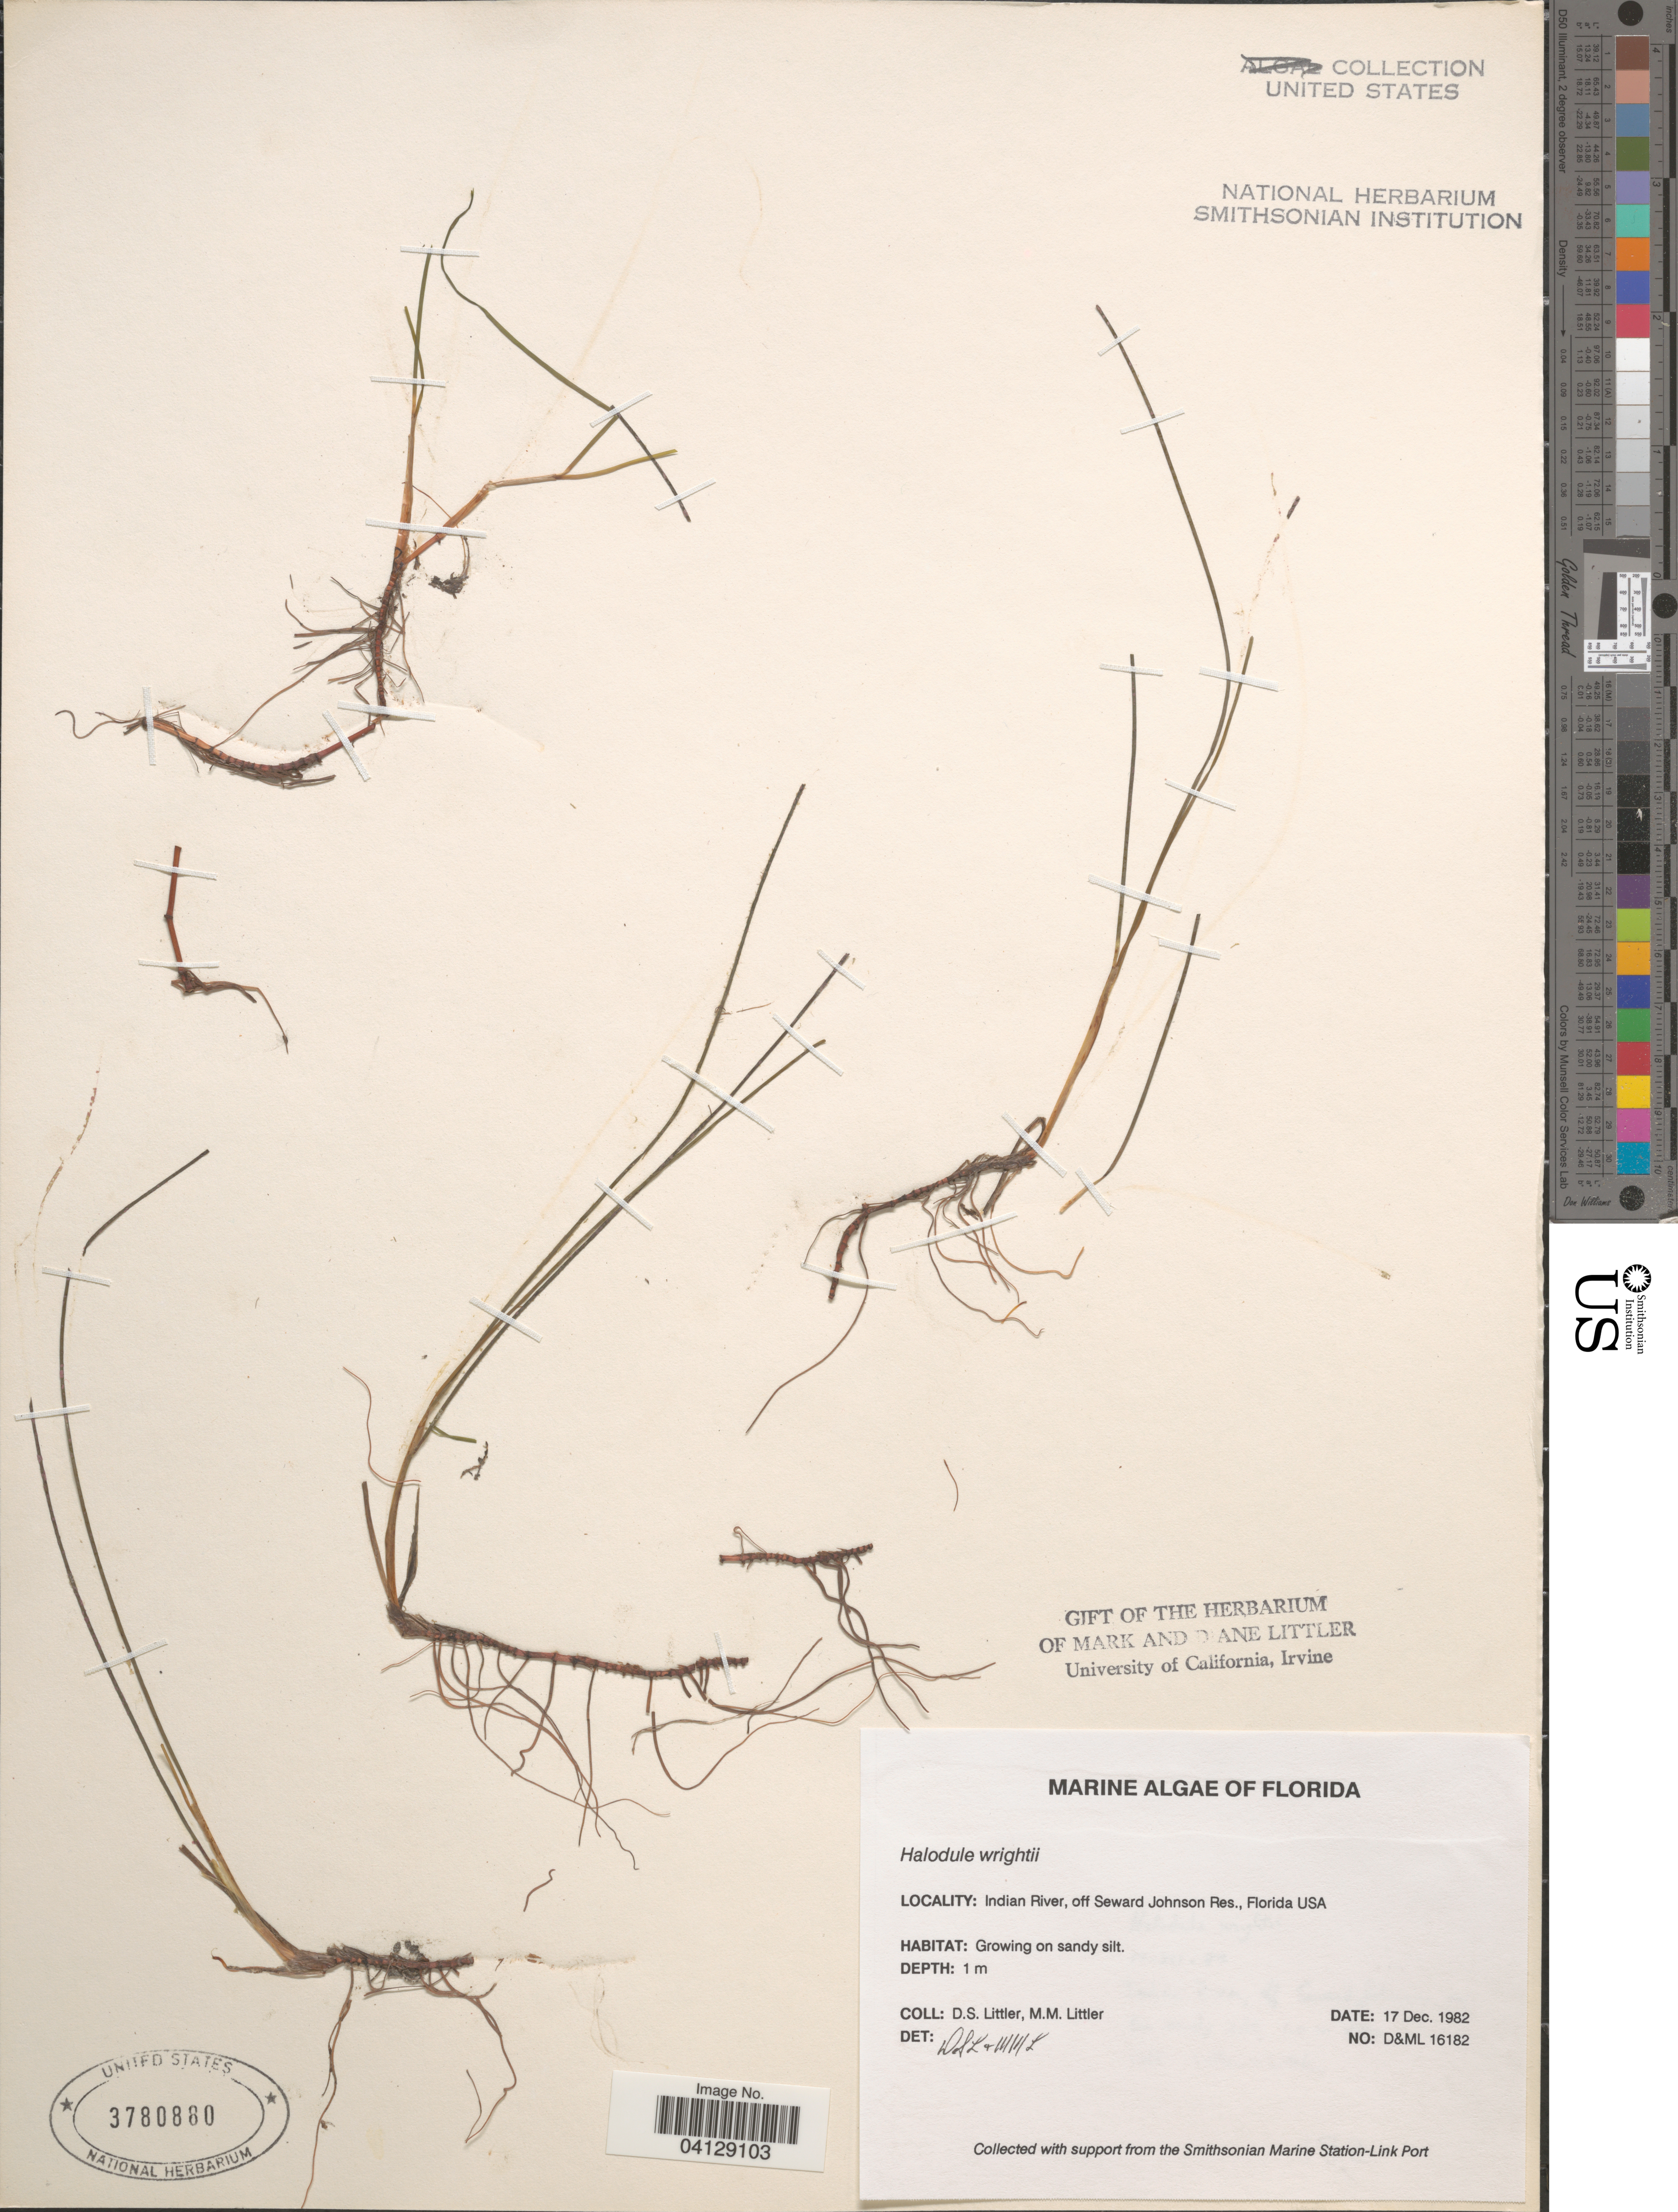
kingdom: Plantae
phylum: Tracheophyta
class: Liliopsida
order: Alismatales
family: Cymodoceaceae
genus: Halodule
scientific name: Halodule wrightii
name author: Asch.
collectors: D. S. Littler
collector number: D&ML16182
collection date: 1982-12-17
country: United States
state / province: Florida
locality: Indian River, off Seward Johnson Res.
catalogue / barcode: US 3780880